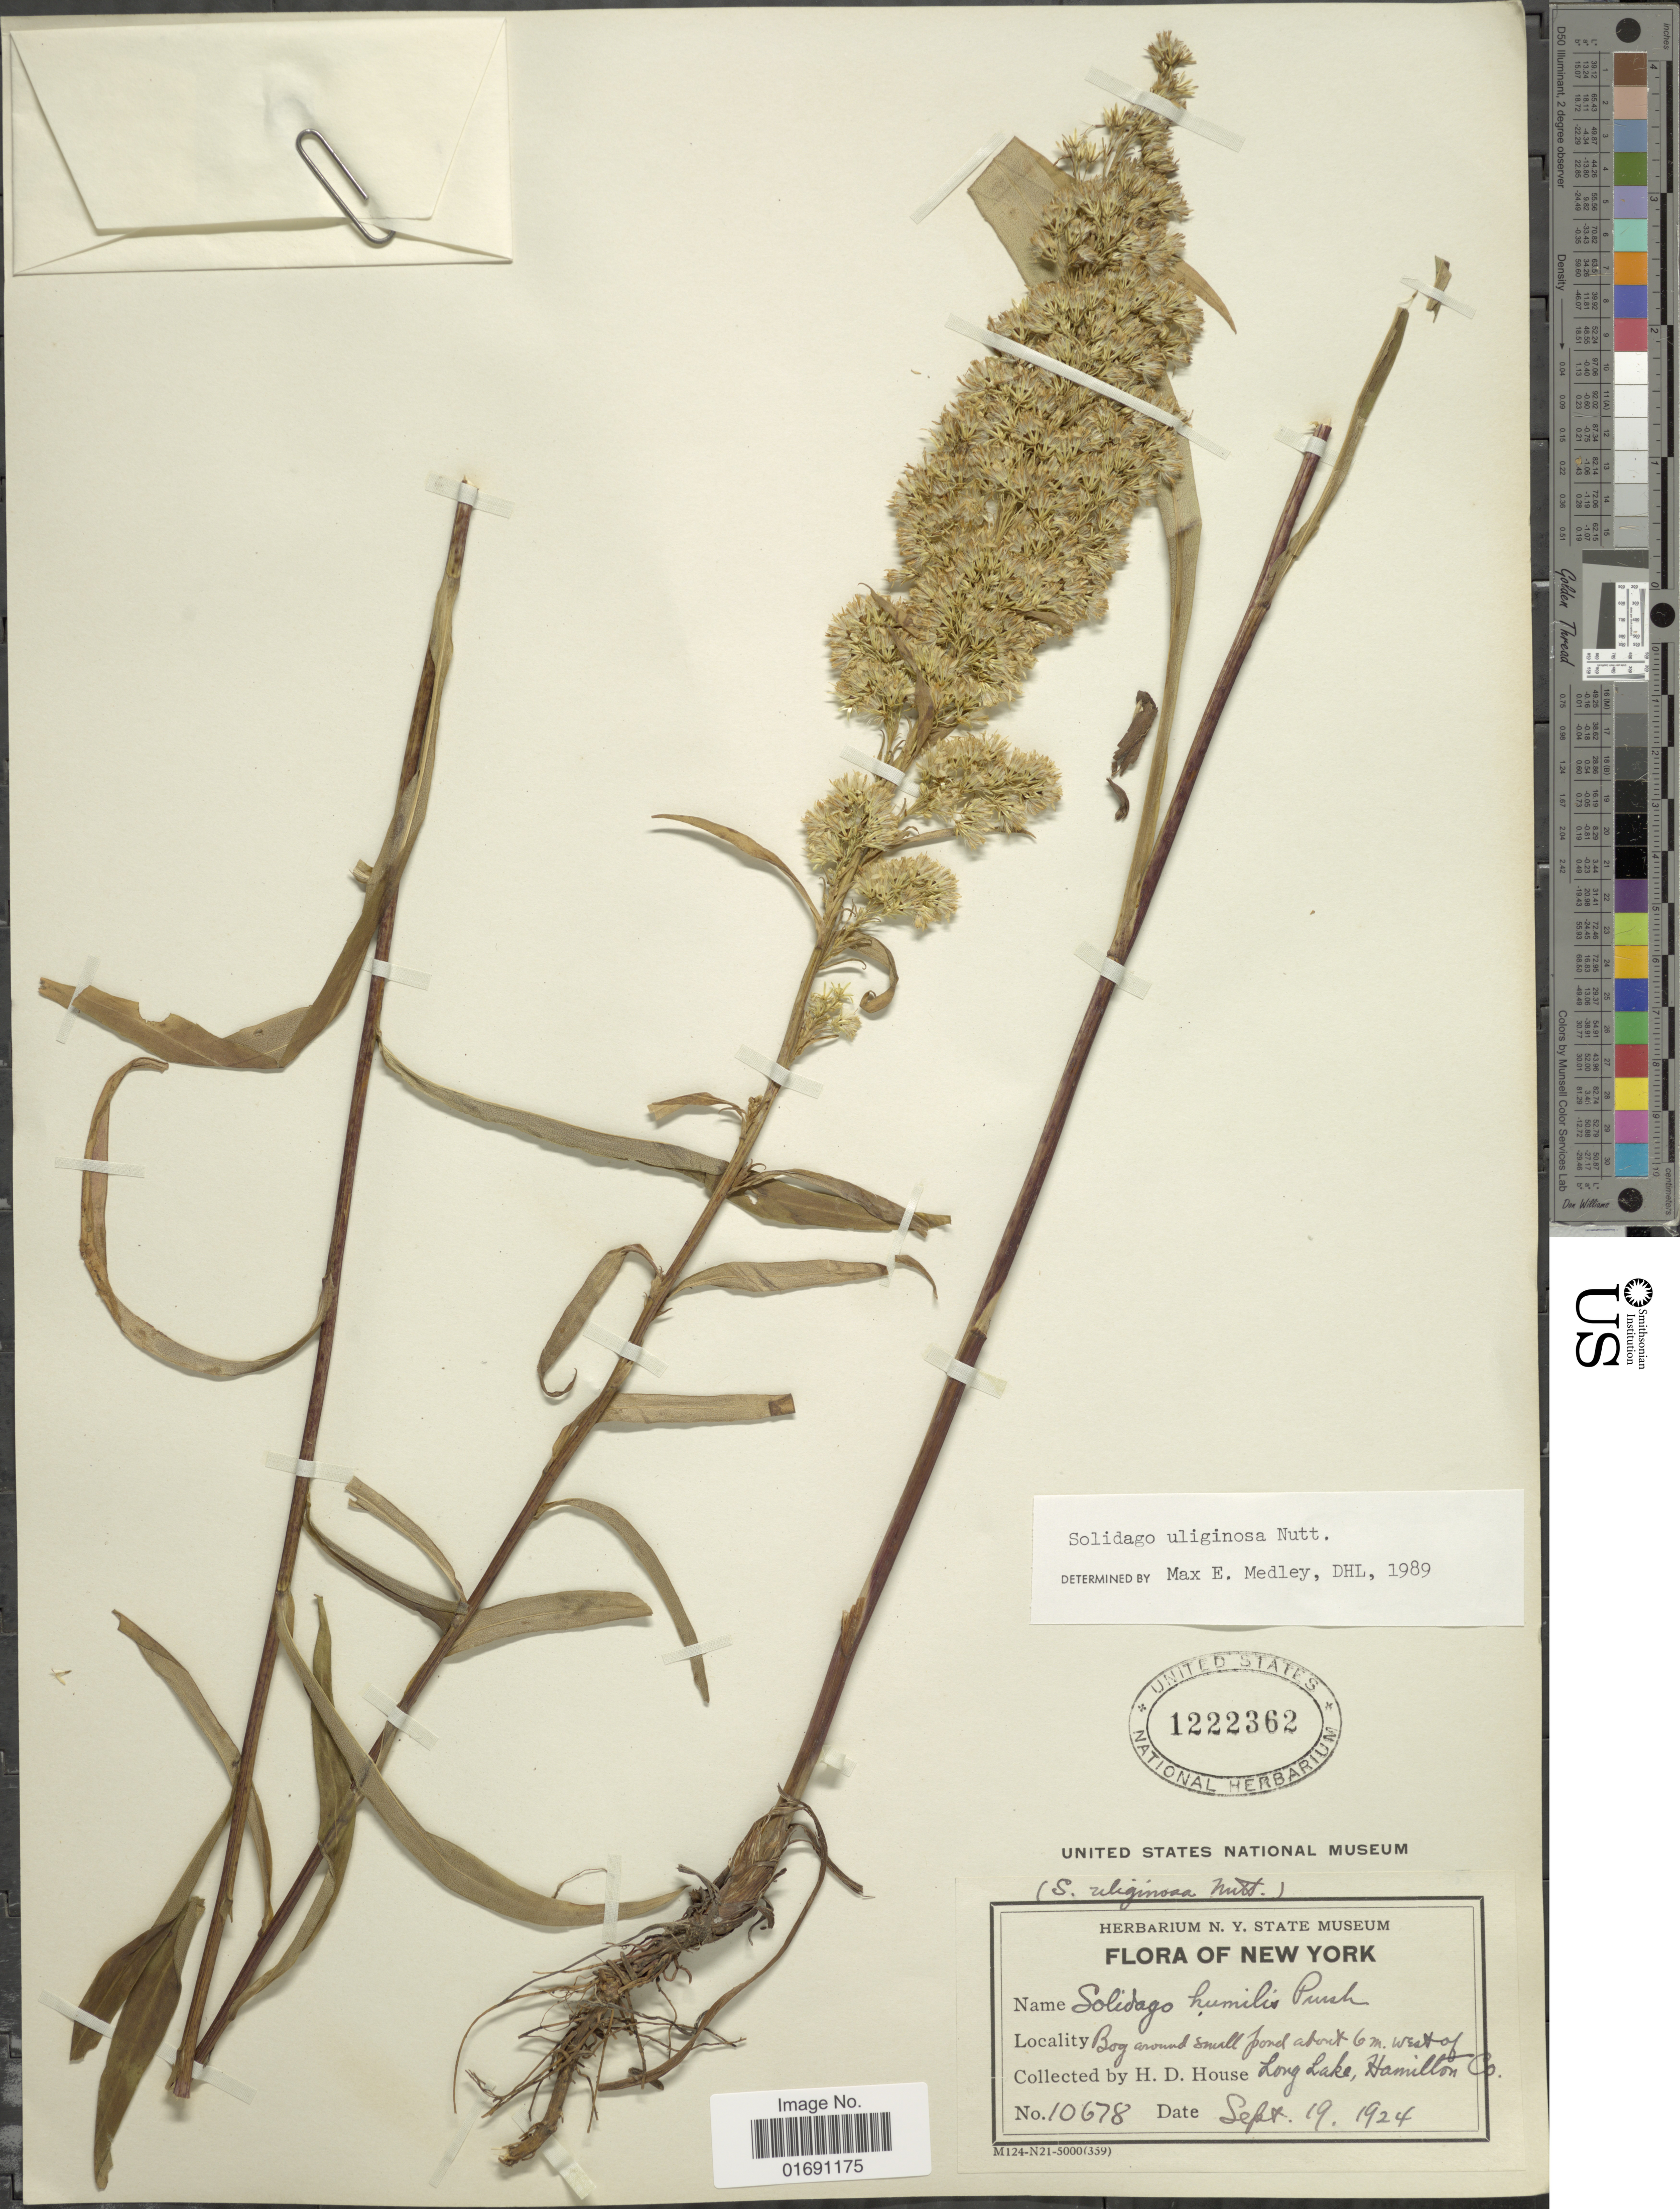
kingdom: Plantae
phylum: Tracheophyta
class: Magnoliopsida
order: Asterales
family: Asteraceae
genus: Solidago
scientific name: Solidago uliginosa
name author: Nutt.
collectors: H. D. House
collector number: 10678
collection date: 1924-09-19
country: United States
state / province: New York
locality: Bog around small pond about 6 m. West of Long Lake, Hamilton Co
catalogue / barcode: US 1222362